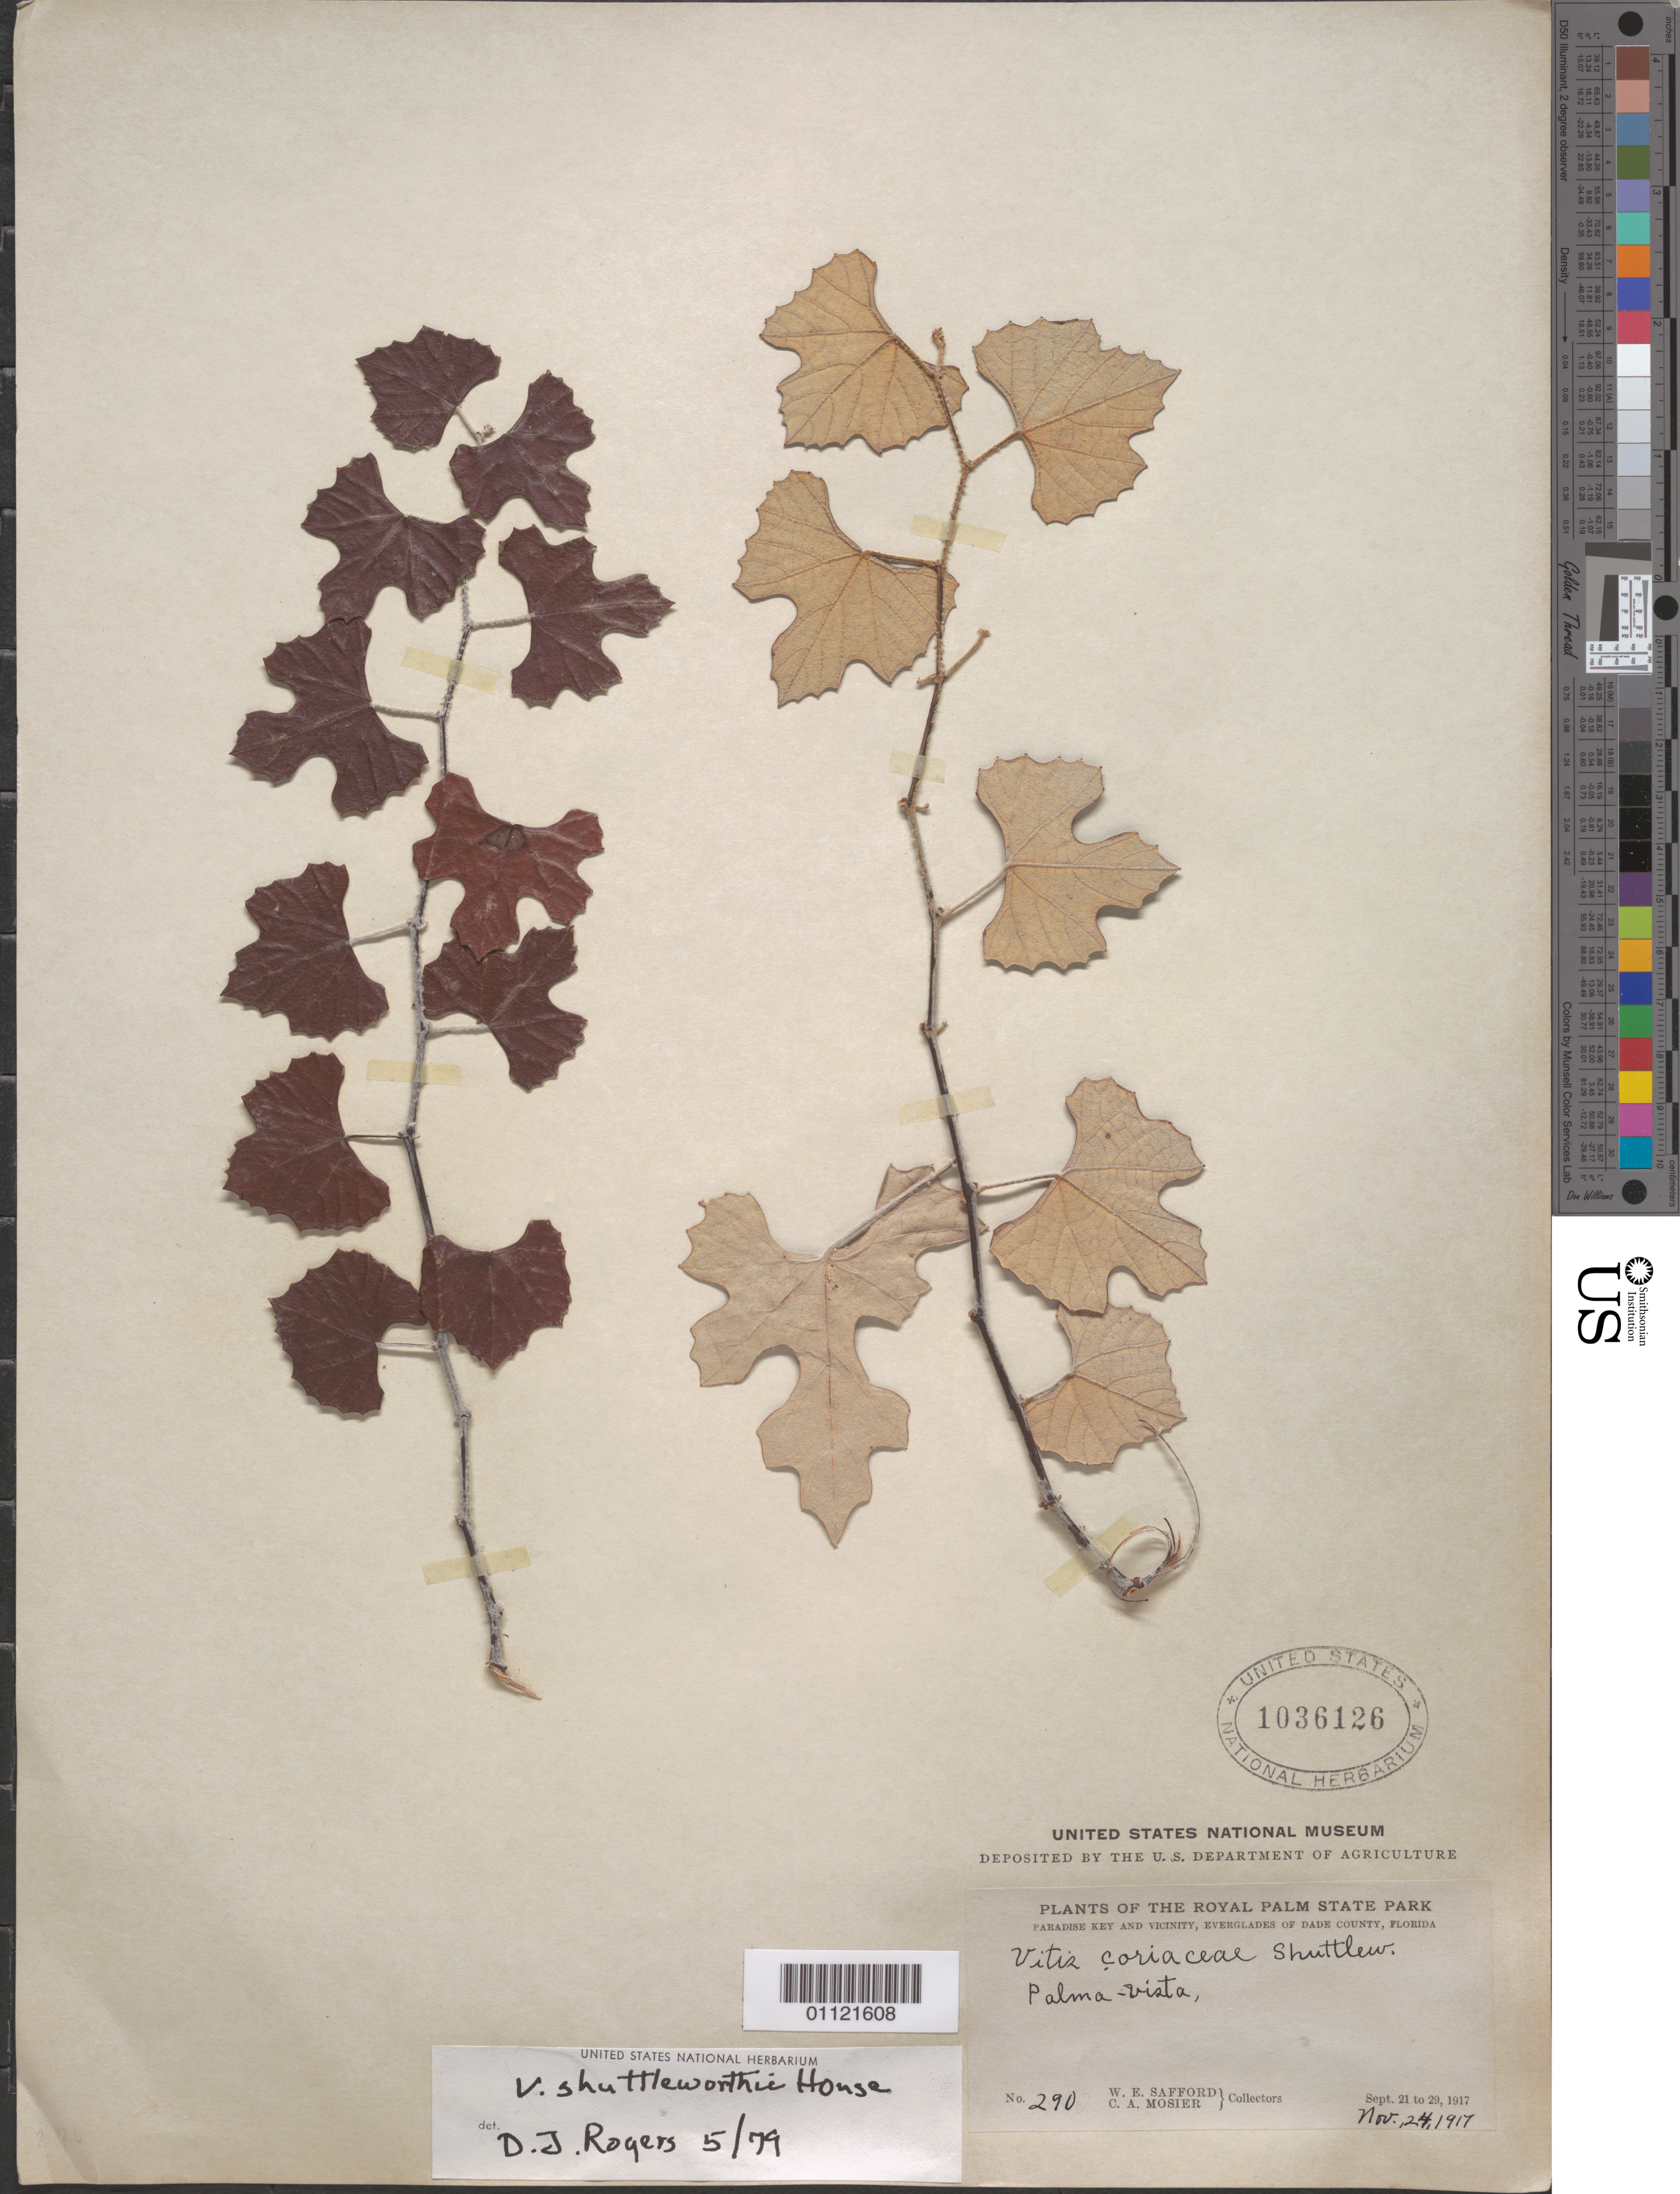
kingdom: Plantae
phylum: Tracheophyta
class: Magnoliopsida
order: Vitales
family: Vitaceae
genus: Vitis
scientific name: Vitis shuttleworthii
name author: House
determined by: Rogers, D. J.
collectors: W. E. Safford & C. A. Mosier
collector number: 290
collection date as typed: and 24 Nov 1917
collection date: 1917-09-21/1917-09-29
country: United States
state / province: Florida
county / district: Dade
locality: Royal Palm State Park, Paradise Key and vicinity, Everglades.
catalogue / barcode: US 1036126